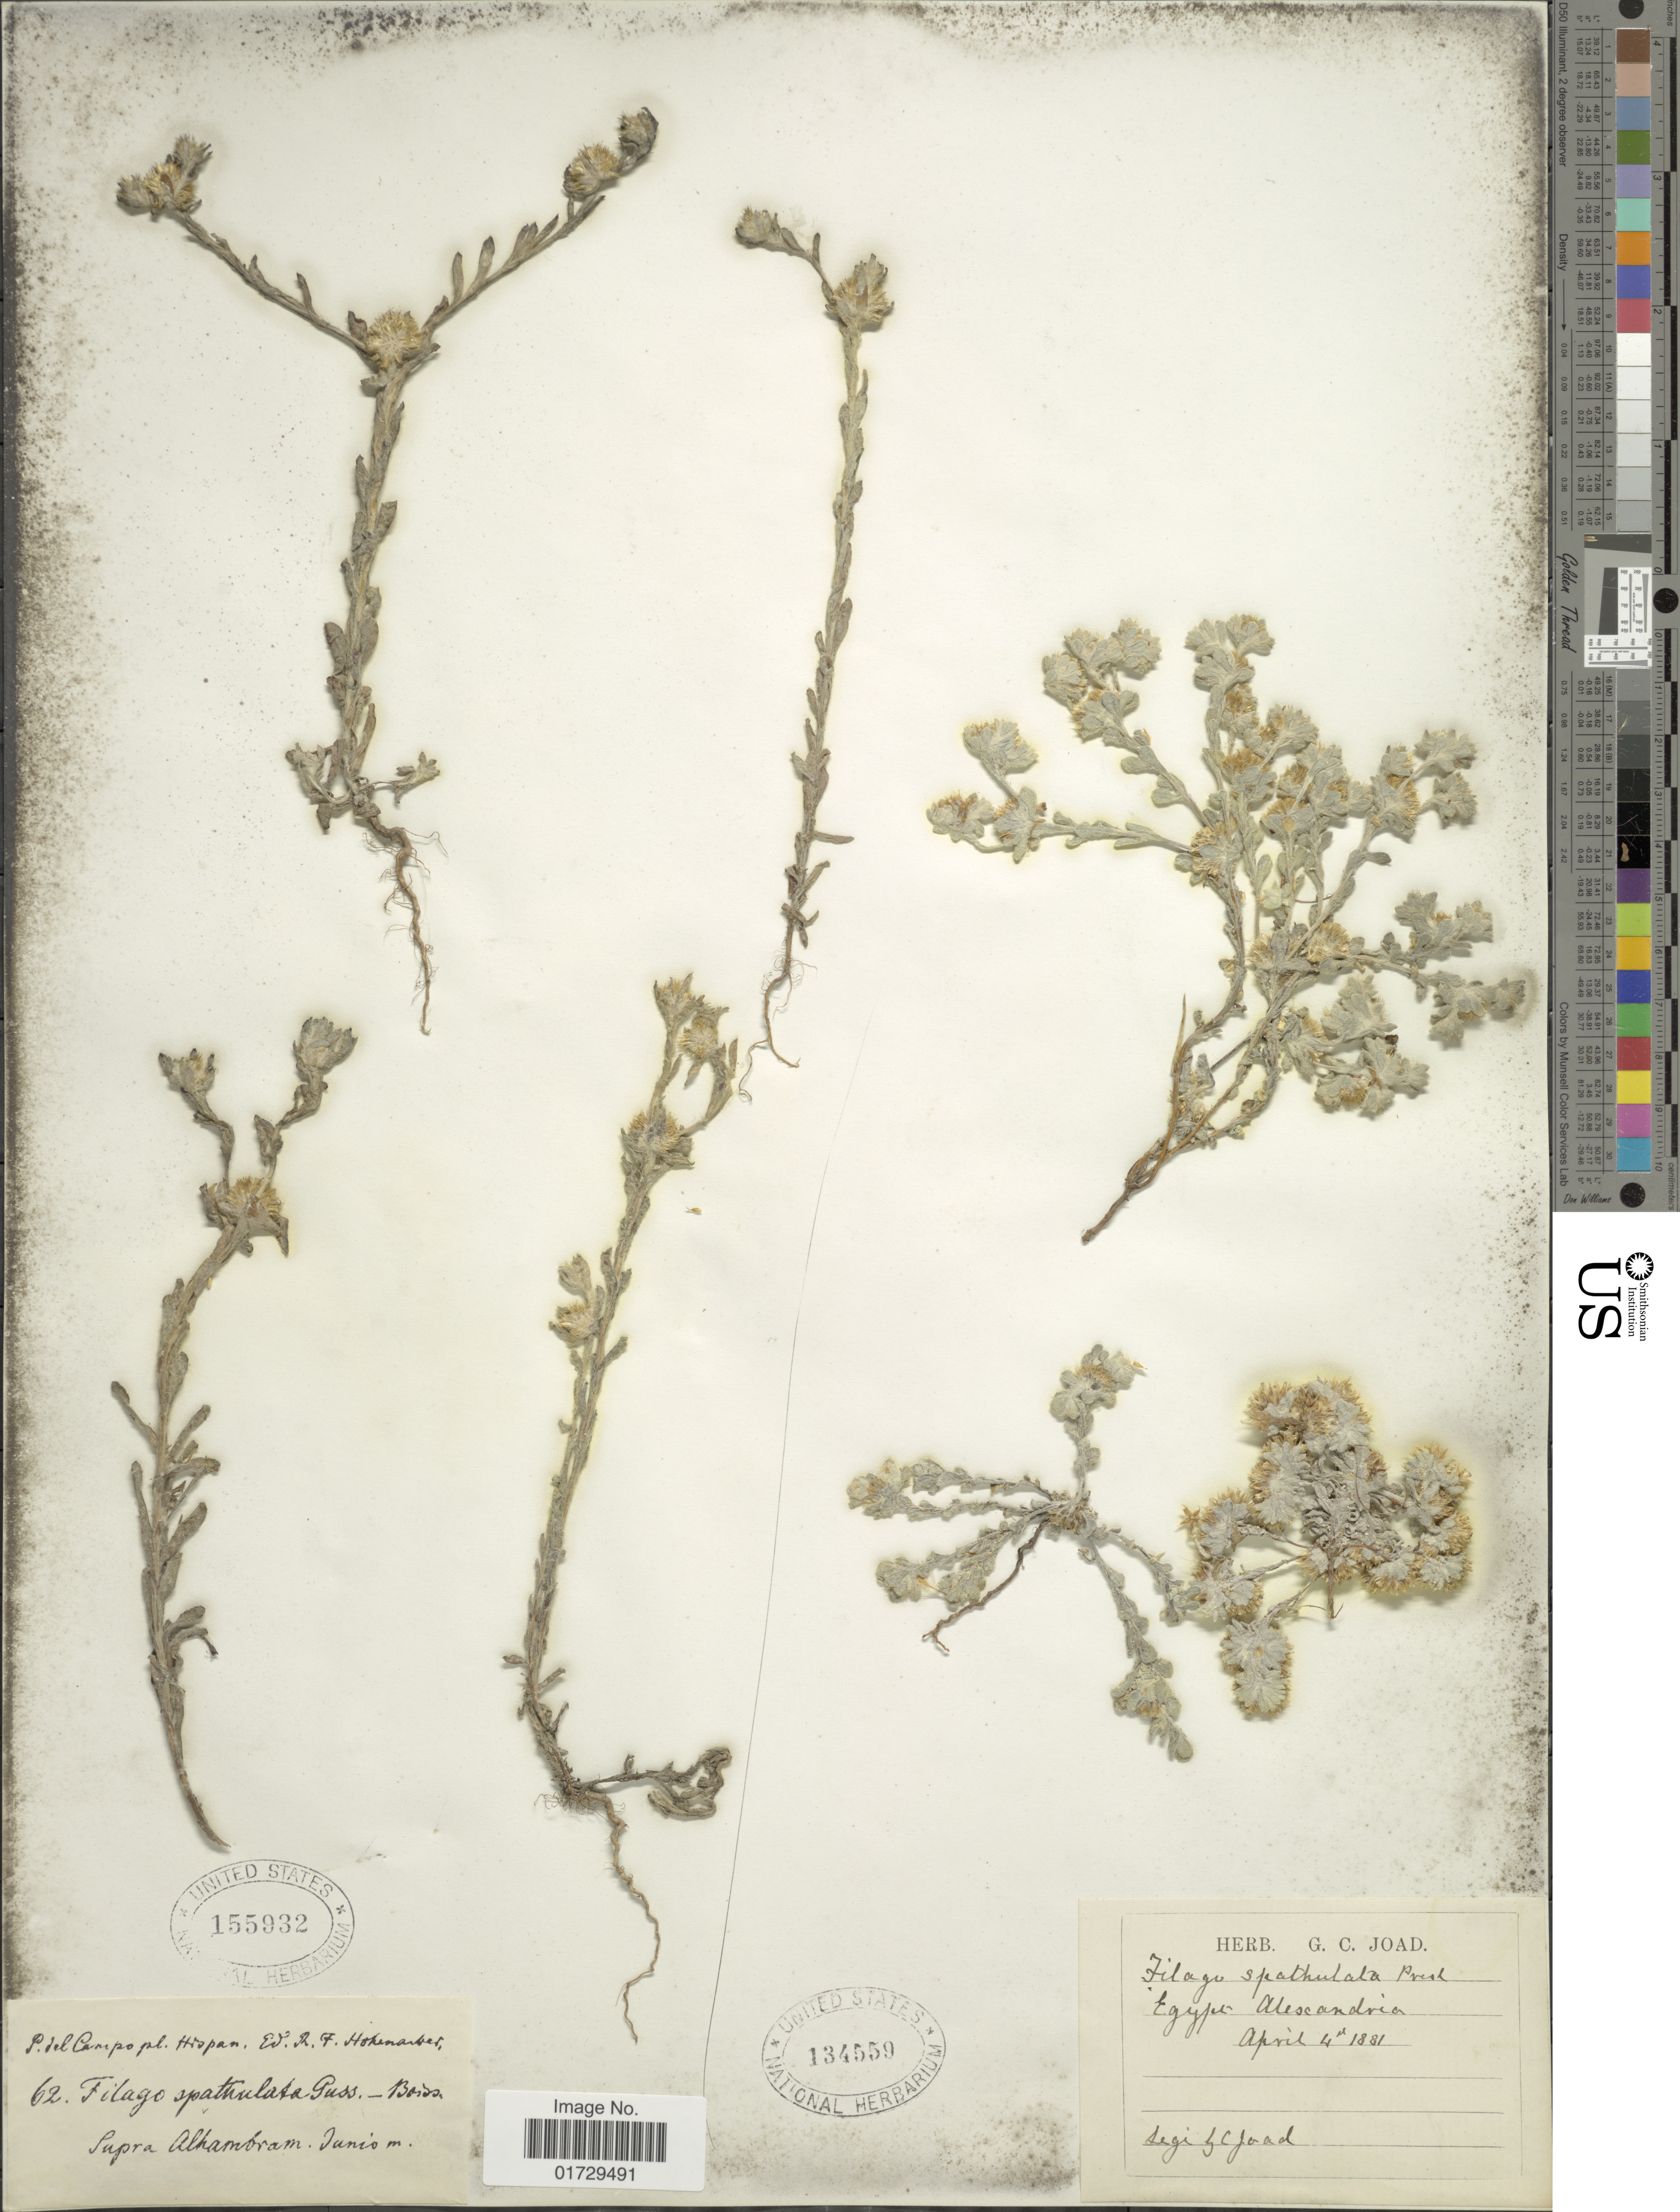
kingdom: Plantae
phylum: Tracheophyta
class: Magnoliopsida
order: Asterales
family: Asteraceae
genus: Filago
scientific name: Filago spathulata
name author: C. Presl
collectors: R. Hokenarber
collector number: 62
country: Egypt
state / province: Al Iskandariyah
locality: P. del Campo pl. Hiropan, Supra Alkambran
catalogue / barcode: US 155932